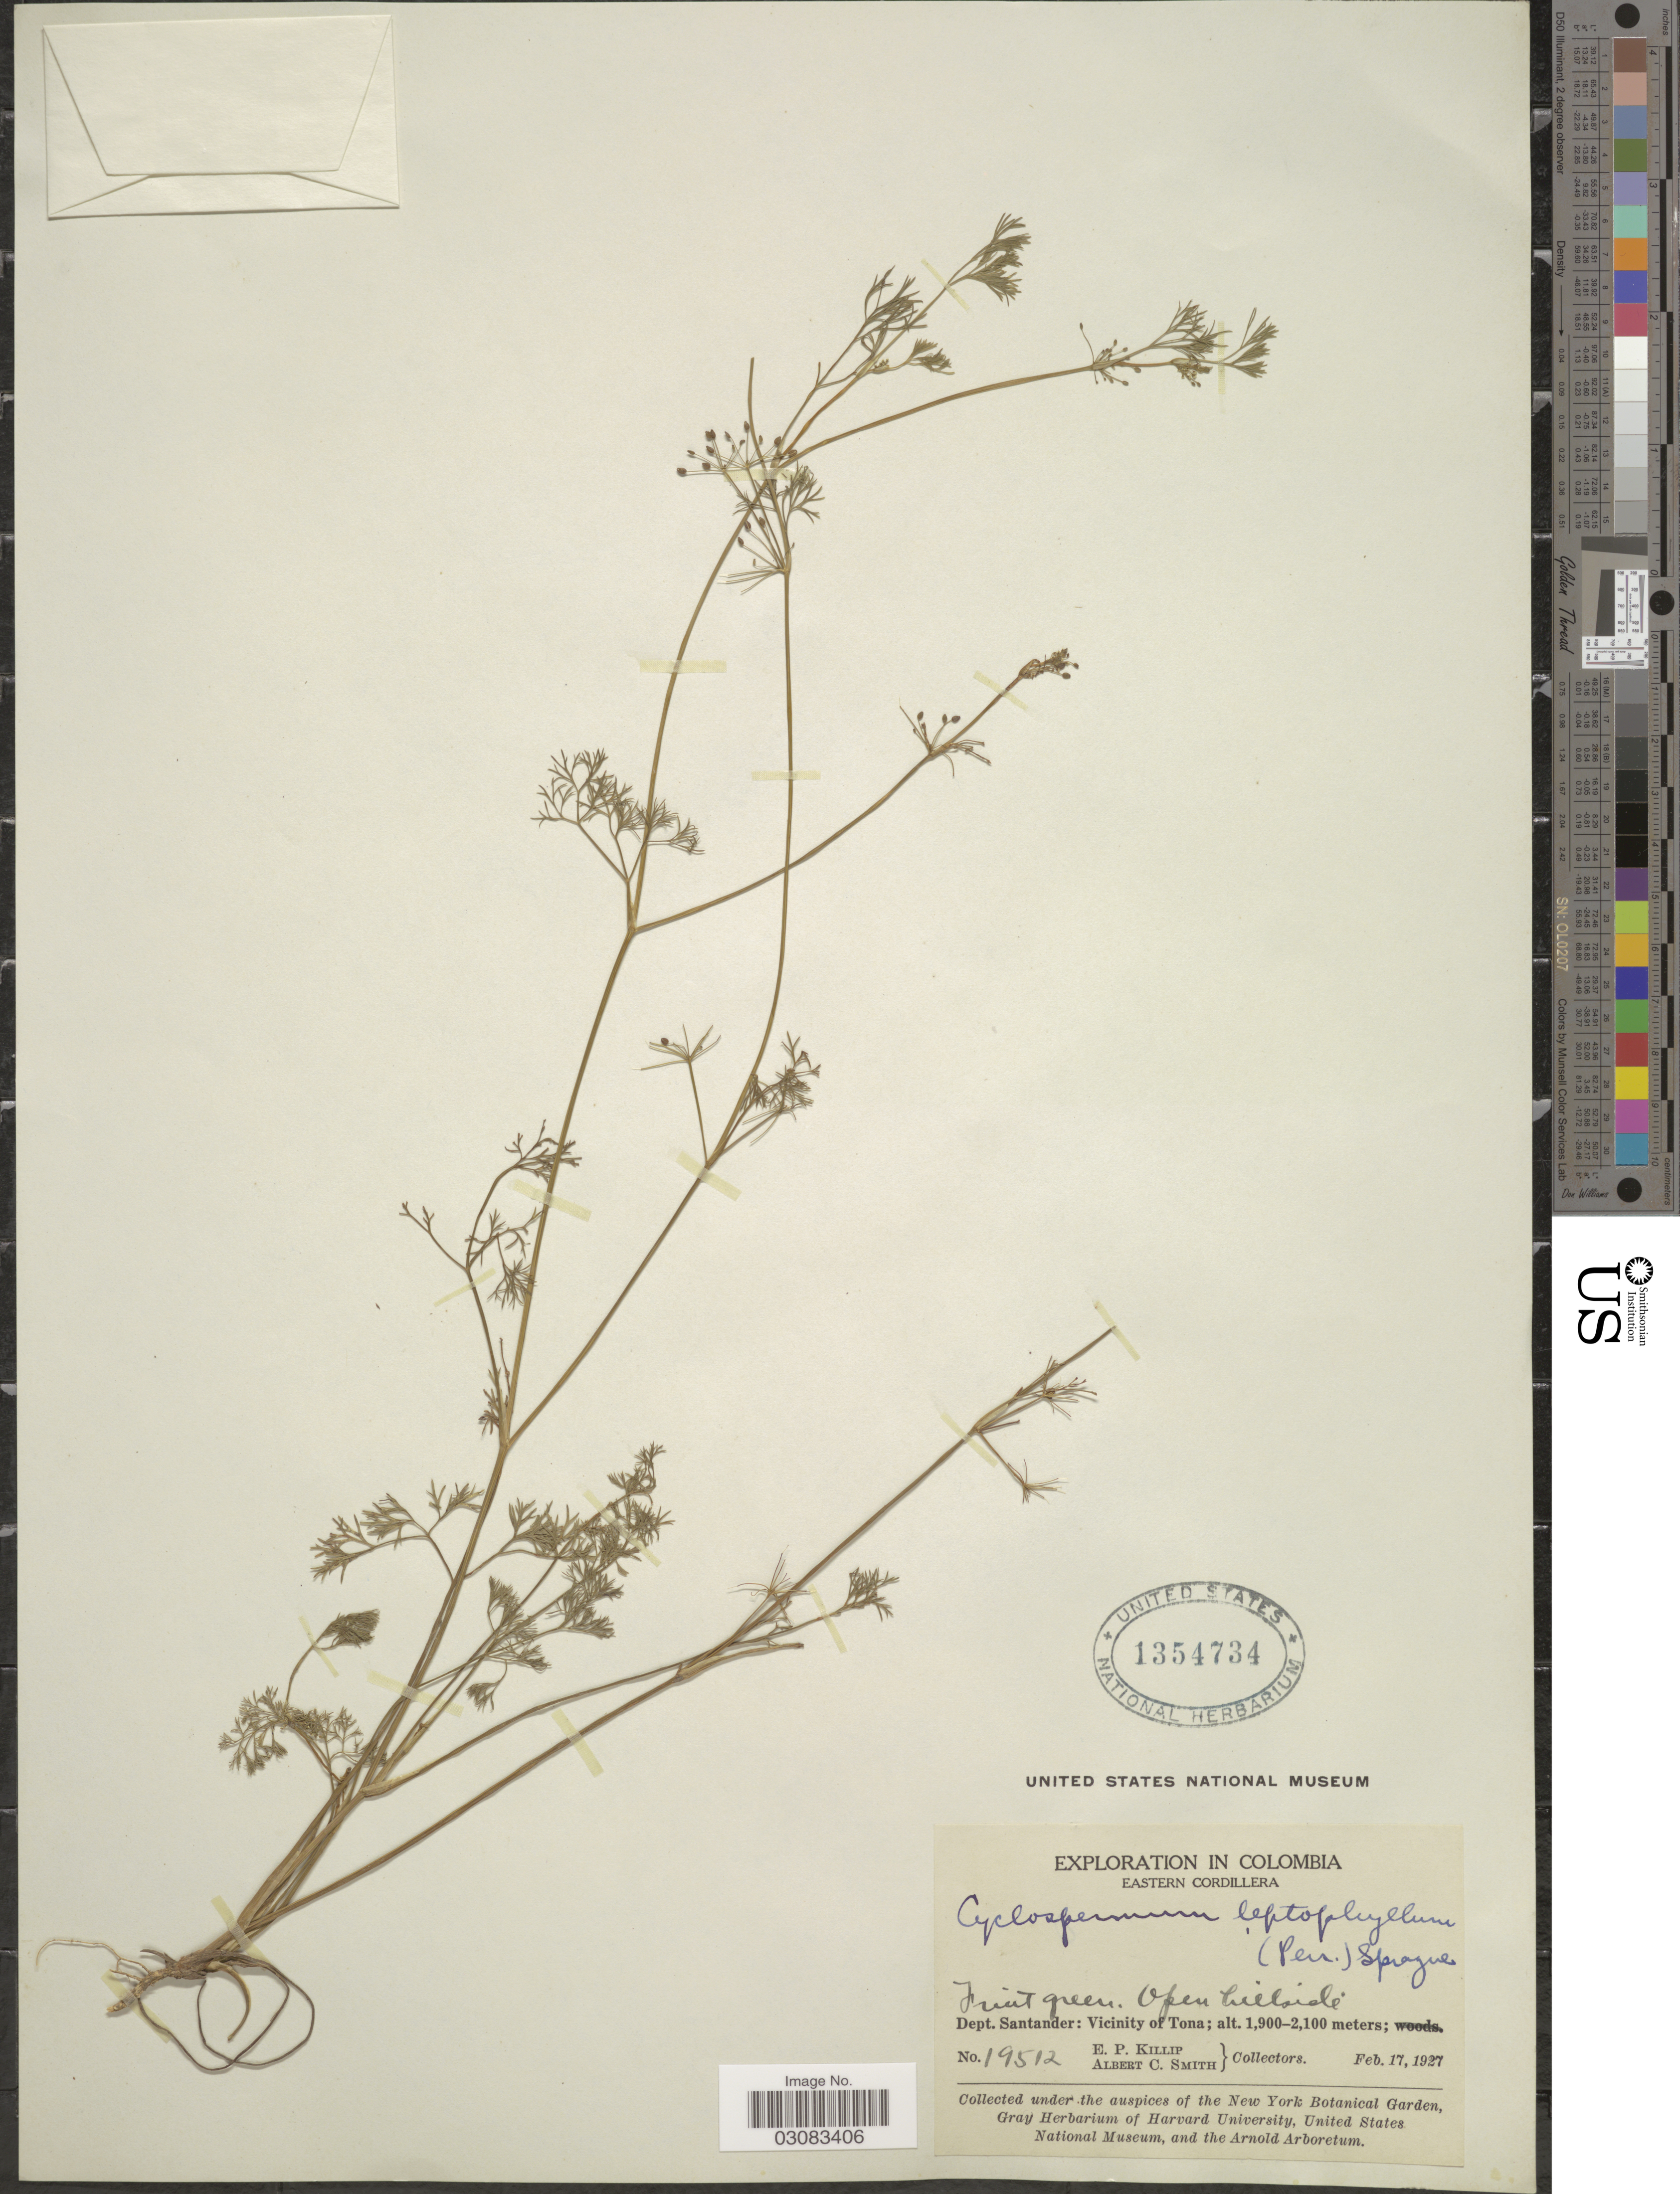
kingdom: Plantae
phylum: Tracheophyta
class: Magnoliopsida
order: Apiales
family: Apiaceae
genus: Cyclospermum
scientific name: Cyclospermum leptophyllum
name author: (Pers.) Sprague ex Britton & P. Wilson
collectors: E. P. Killip & A. C. Smith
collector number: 19512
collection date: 1927-02-17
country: Colombia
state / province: Santander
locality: Eastern Cordillera. Dept. Santander: Vicinity of Tona.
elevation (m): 1900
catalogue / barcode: US 1354734